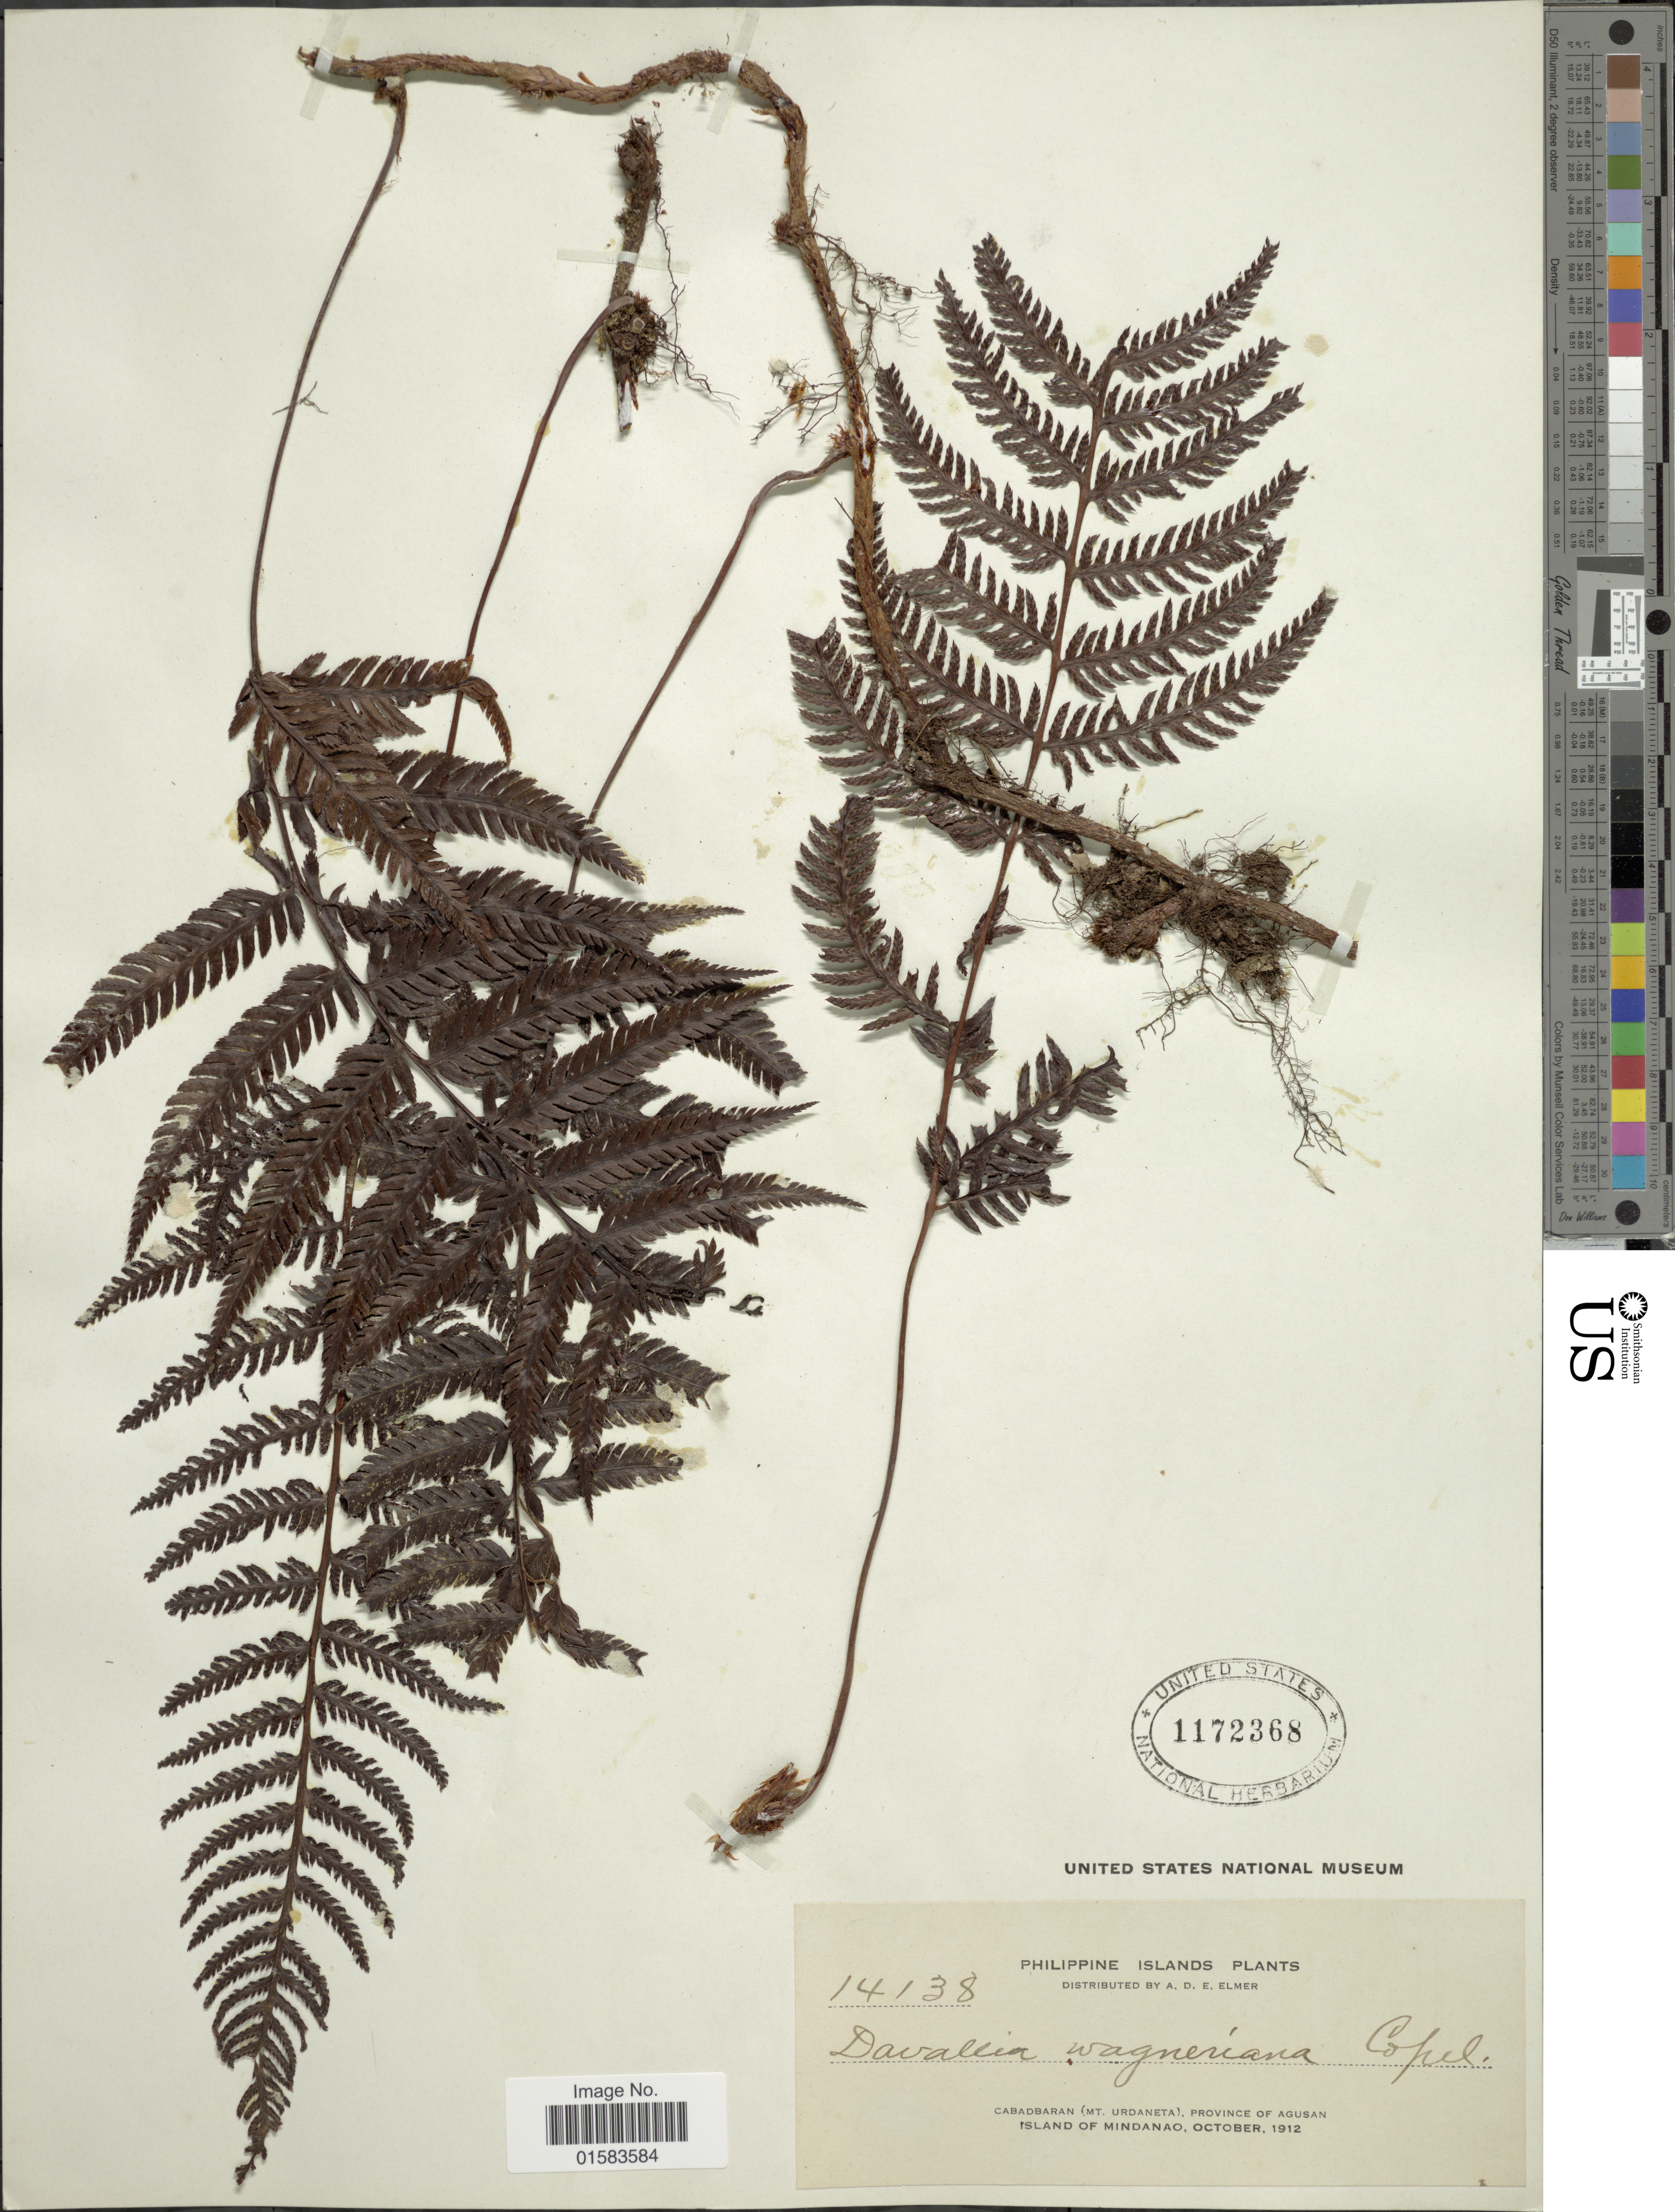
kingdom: Plantae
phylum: Tracheophyta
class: Polypodiopsida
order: Polypodiales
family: Davalliaceae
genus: Davallia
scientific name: Davallia wagneriana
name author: Copel.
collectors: A. D. E. Elmer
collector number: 14138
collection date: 1912-10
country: Philippines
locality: Cabadbaran (Mt. Urdaneta), Province of Agusan, Island of Mindanao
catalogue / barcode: US 1172368